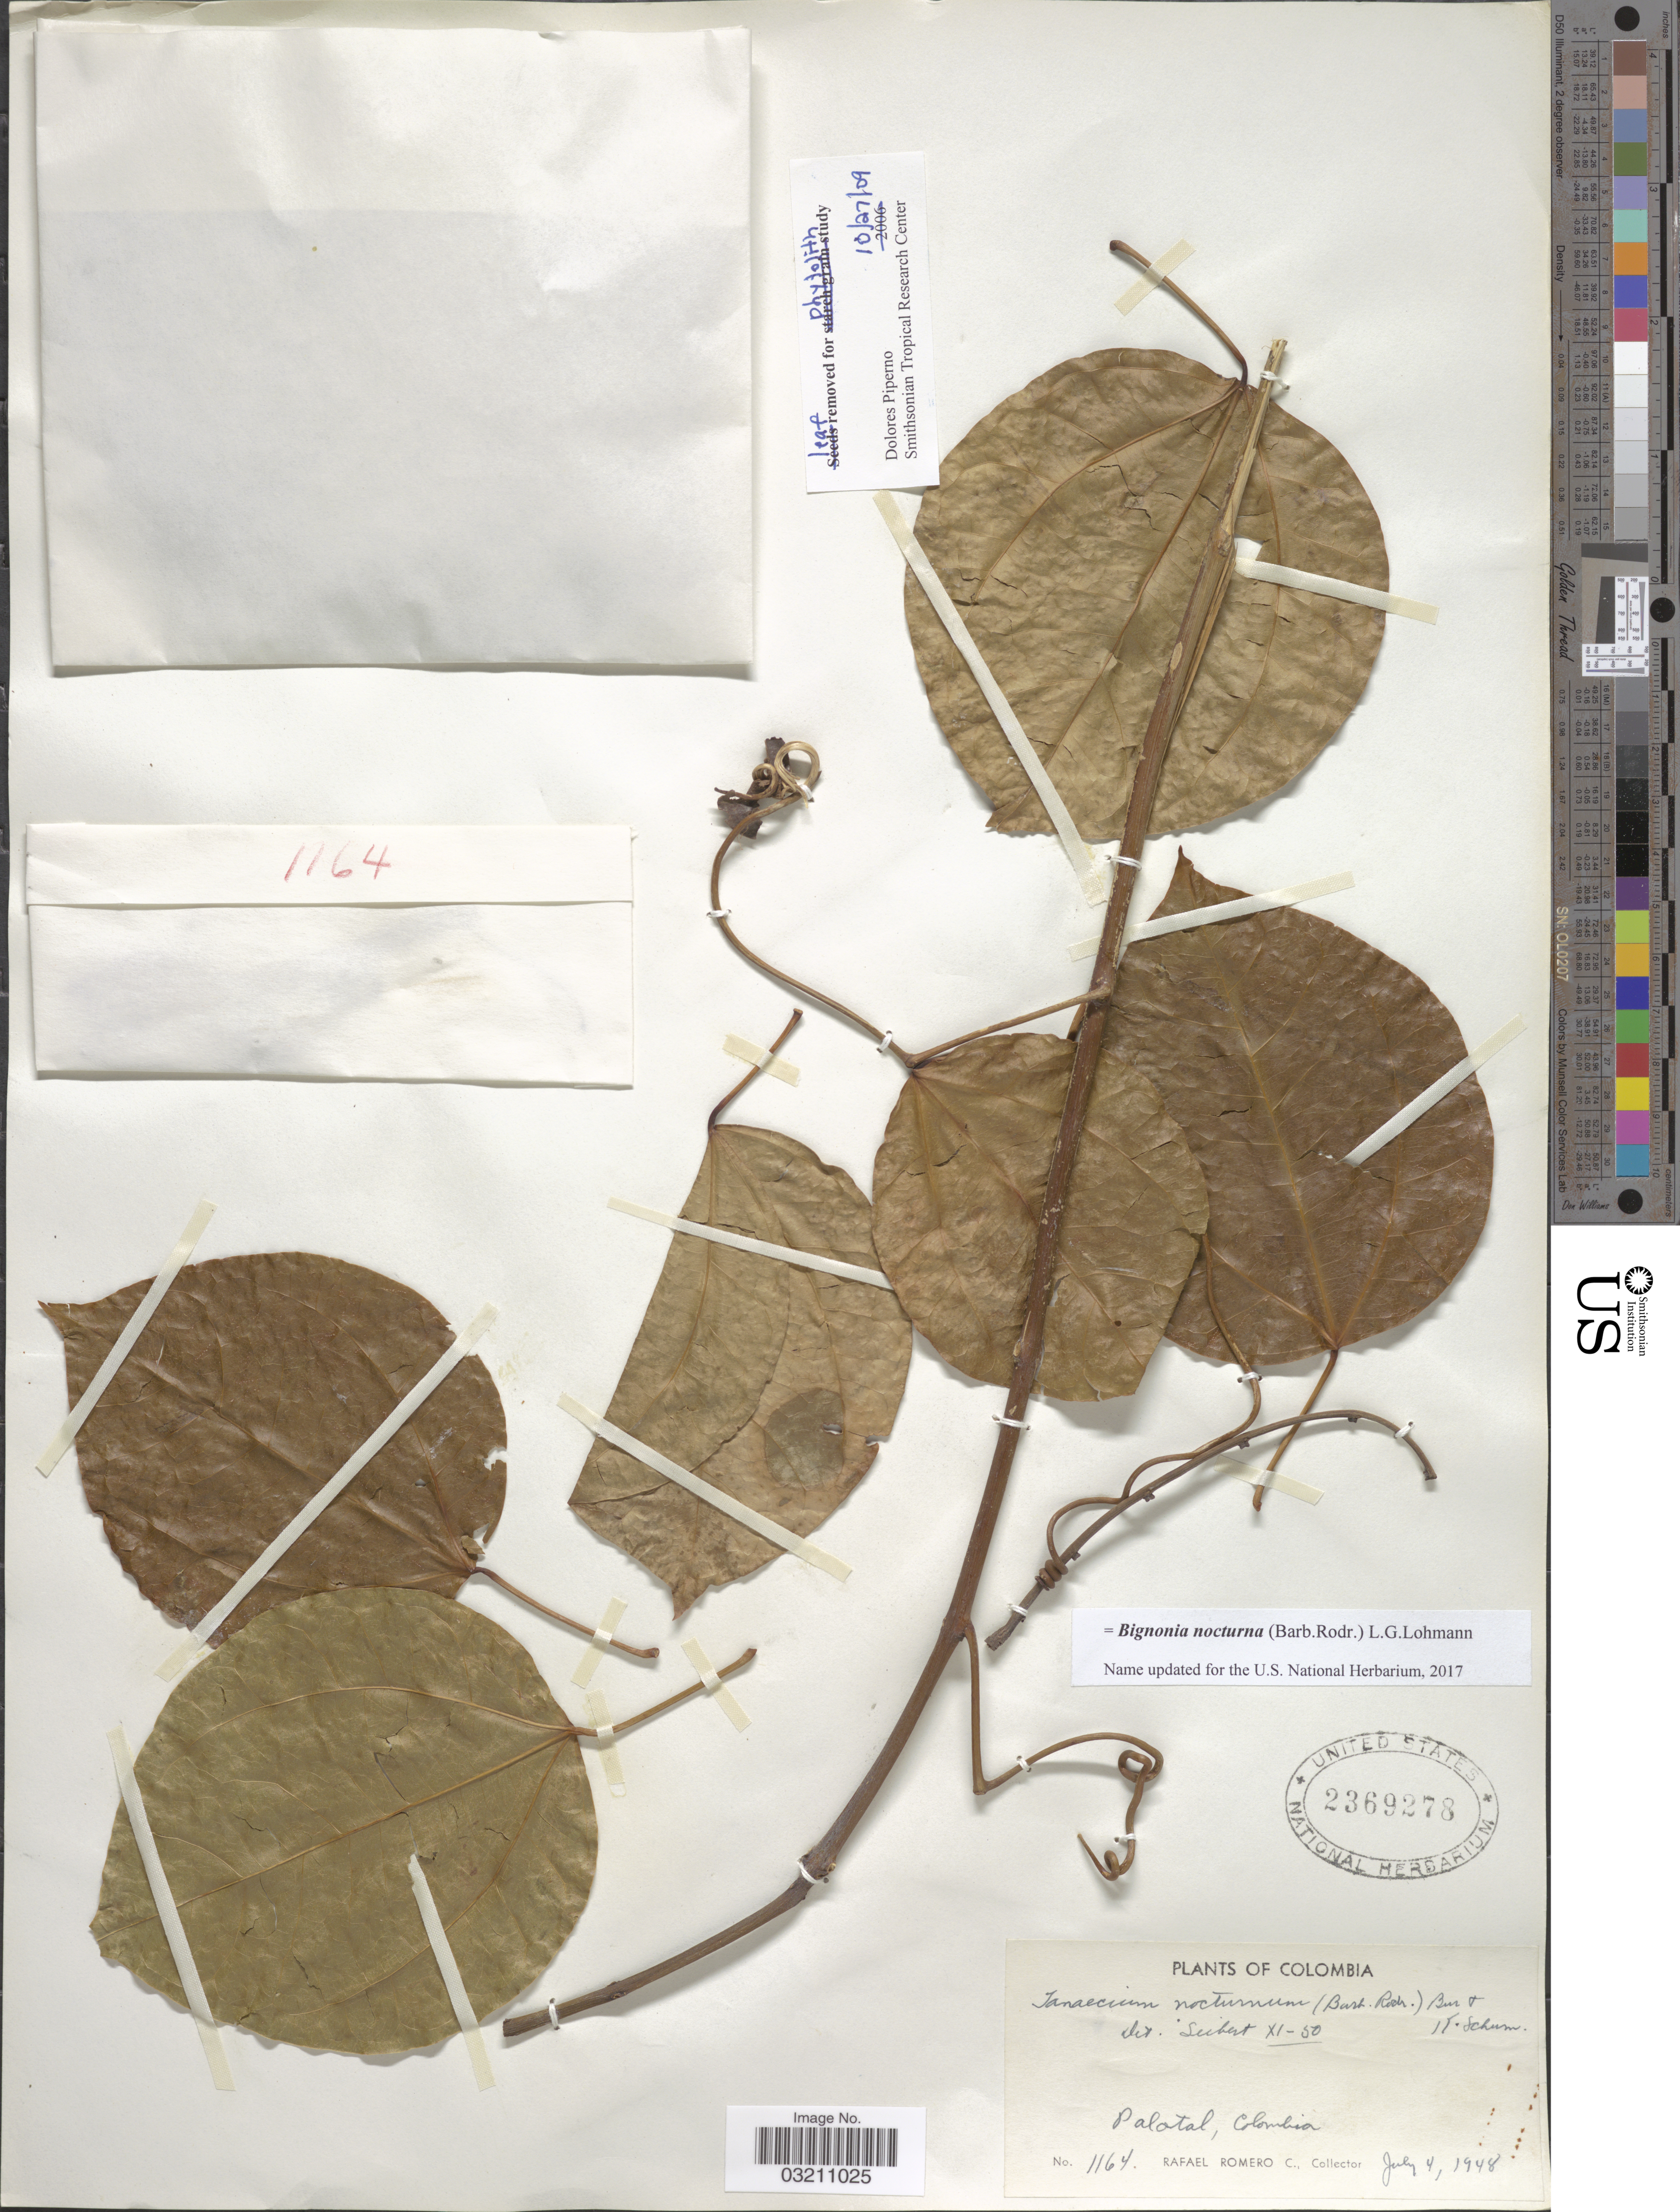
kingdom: Plantae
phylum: Tracheophyta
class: Magnoliopsida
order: Lamiales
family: Bignoniaceae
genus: Bignonia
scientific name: Bignonia nocturna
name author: (Barb. Rodr.) L.G. Lohmann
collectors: R. Romero Castañeda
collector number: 1164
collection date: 1948-07-04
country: Colombia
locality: Palotal Colombia.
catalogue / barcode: US 2369278